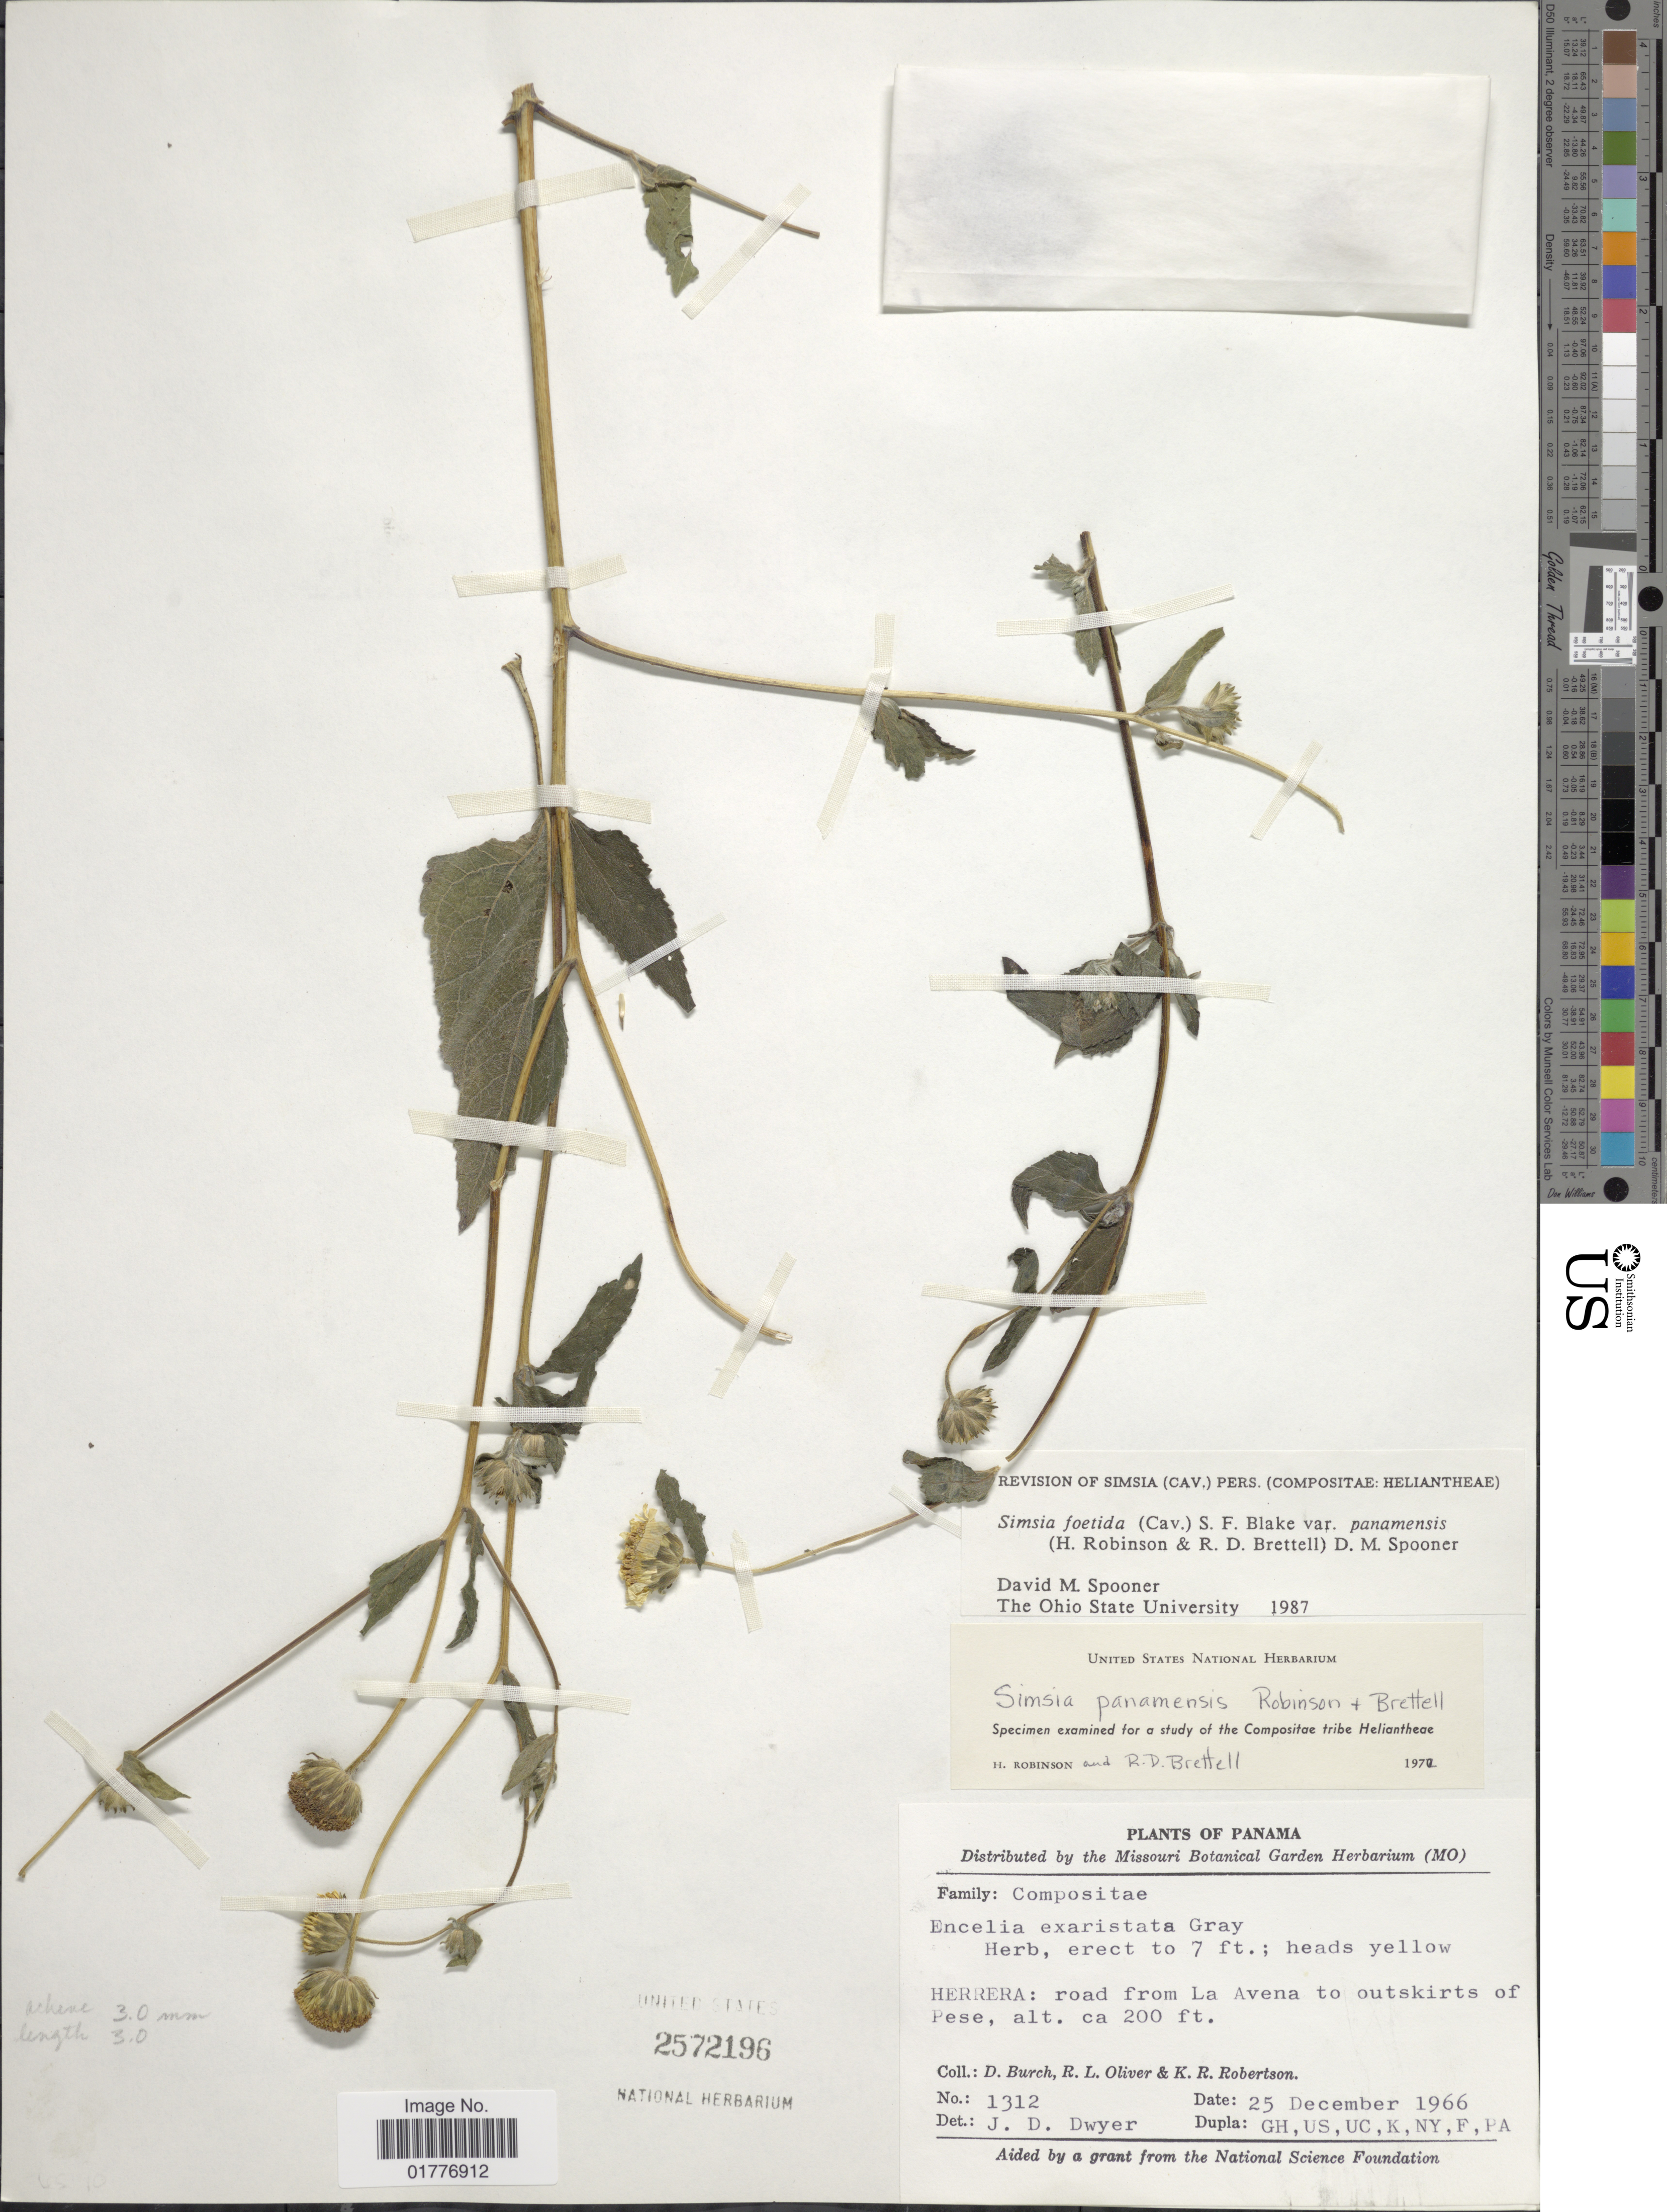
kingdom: Plantae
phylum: Tracheophyta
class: Magnoliopsida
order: Asterales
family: Asteraceae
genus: Simsia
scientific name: Simsia foetida var. panamensis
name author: (H. Rob. & Brettell) D.M. Spooner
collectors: D. Burch, R. Oliver & K. Robertson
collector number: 1312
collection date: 1966-12-25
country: Panama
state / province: Herrera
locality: Herrea: road from La Avena to outskirts of Pese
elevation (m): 61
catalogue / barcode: US 2572196